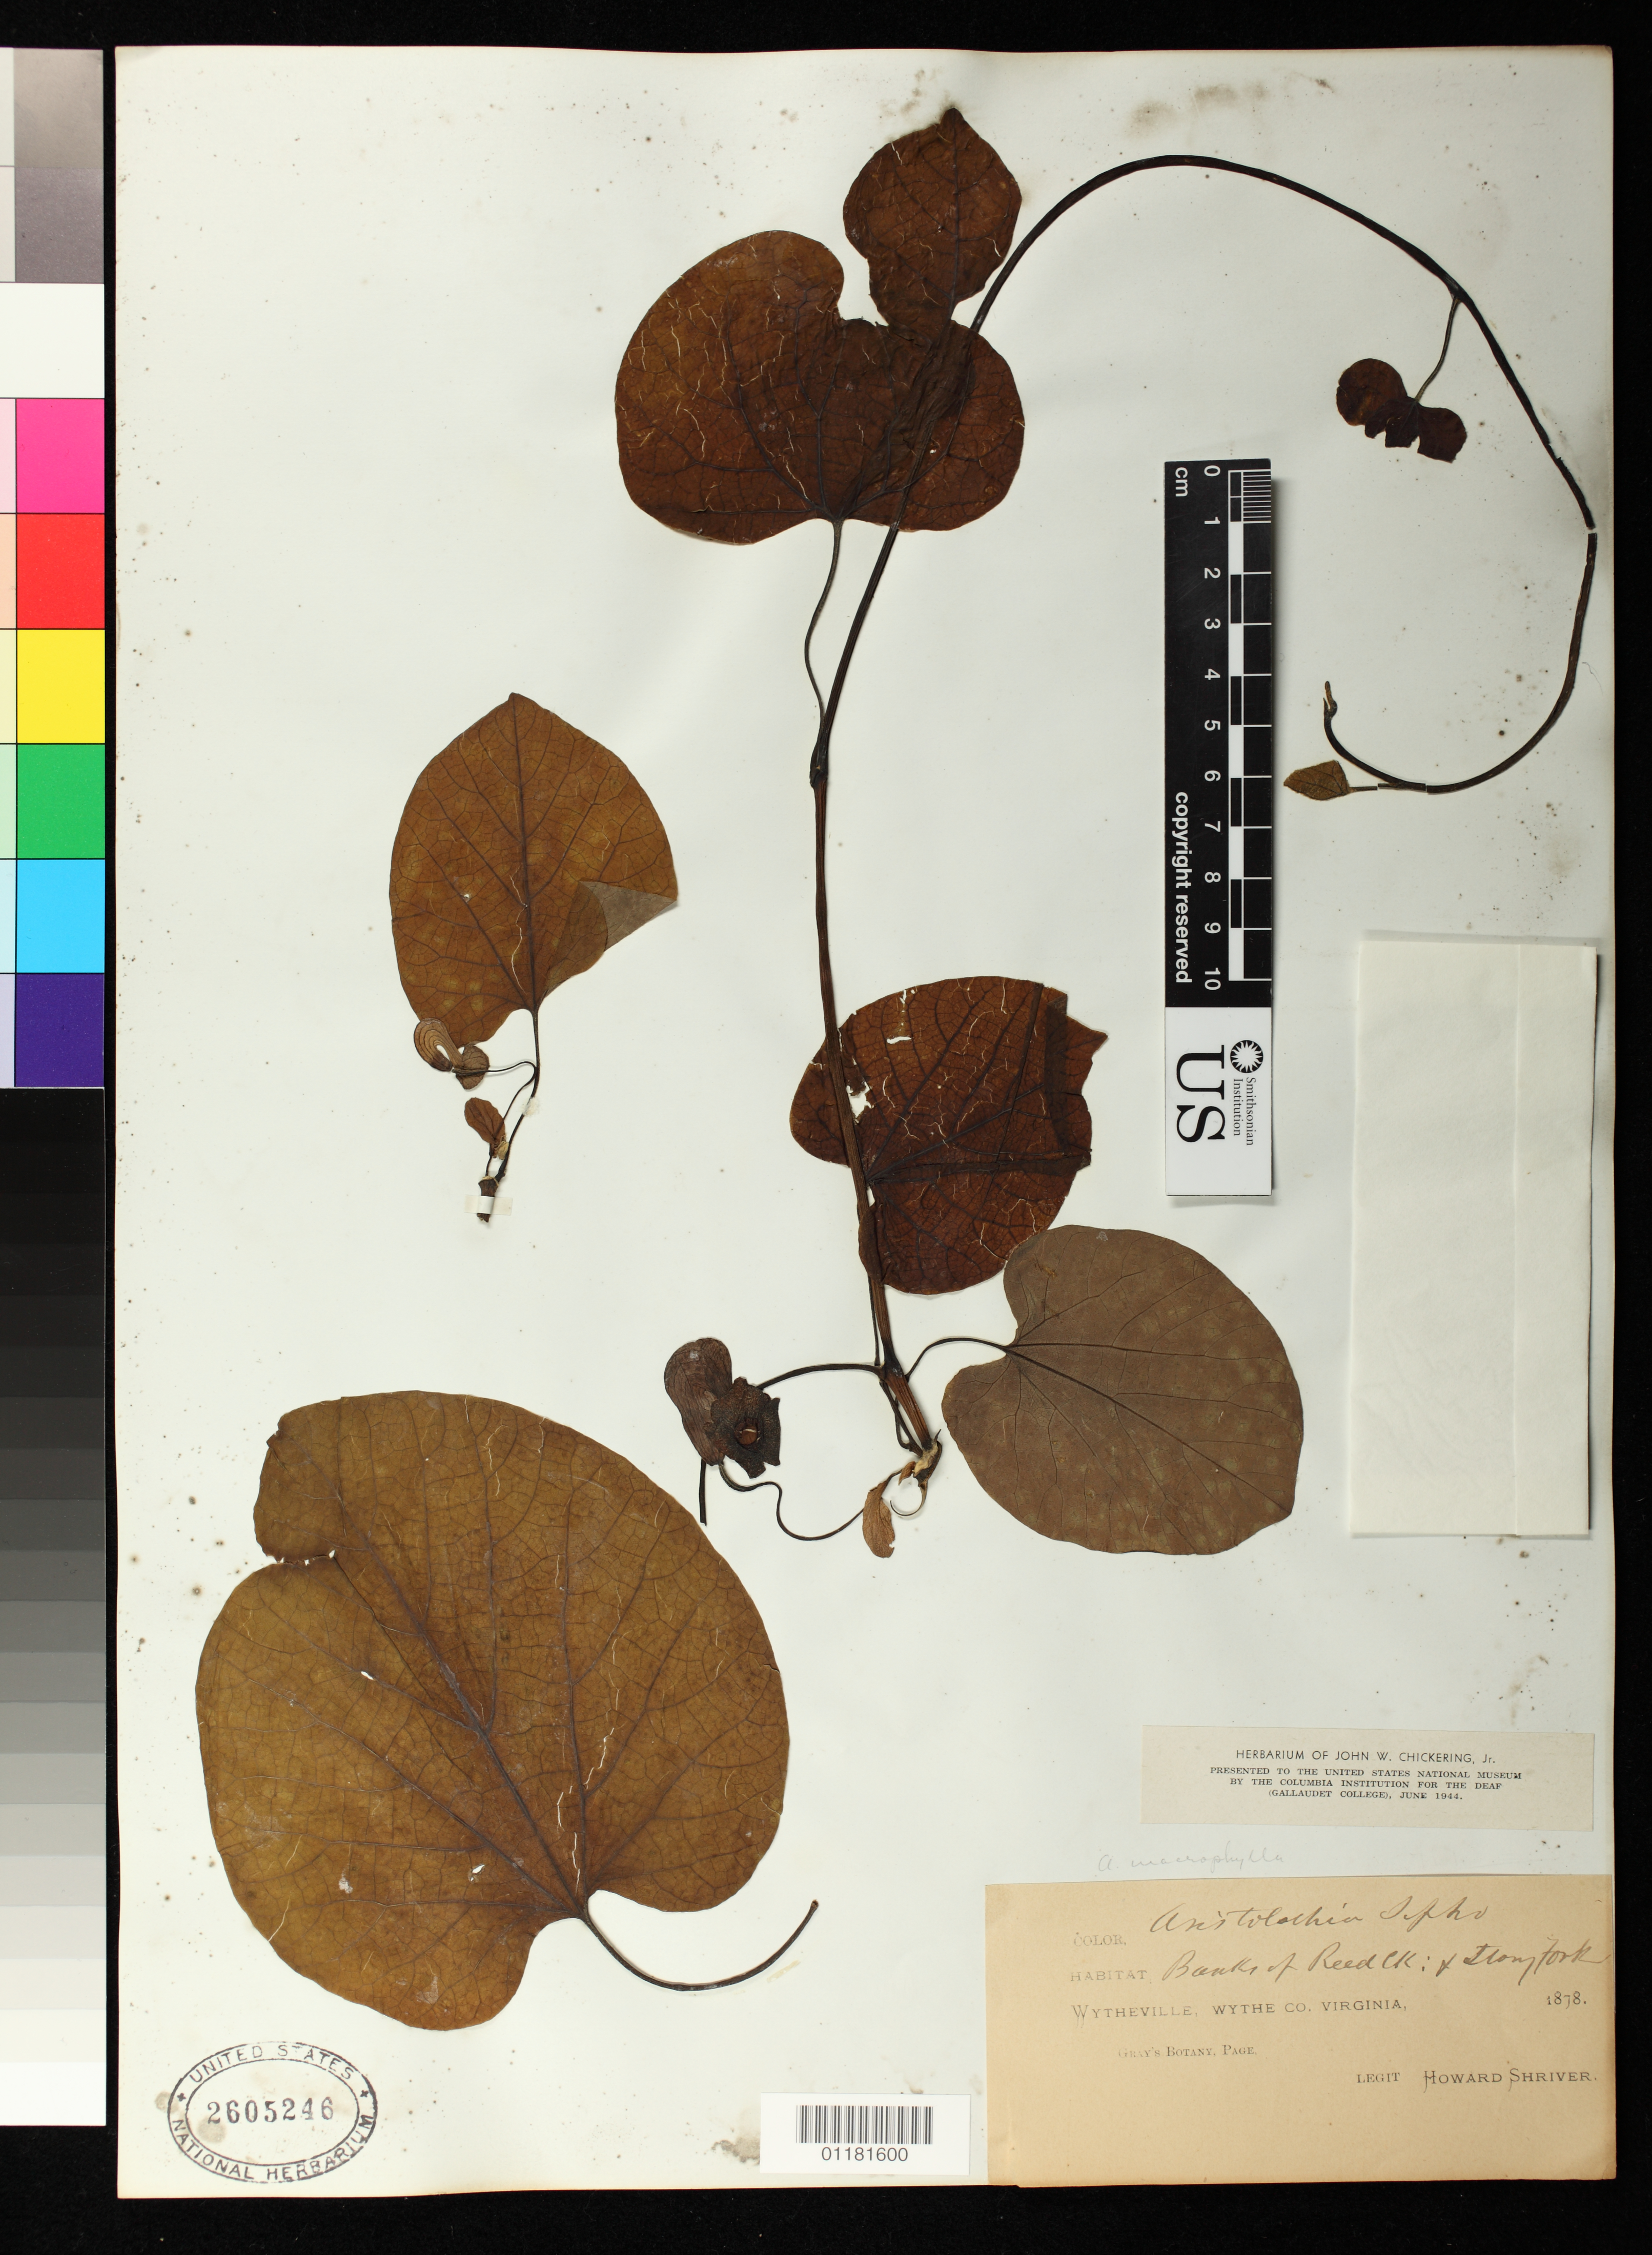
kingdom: Plantae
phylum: Tracheophyta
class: Magnoliopsida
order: Piperales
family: Aristolochiaceae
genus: Aristolochia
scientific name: Aristolochia macrophylla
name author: Lam.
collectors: H. Shriver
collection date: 1878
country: United States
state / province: Virginia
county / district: Wythe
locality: Banks of Reed Creek; and Stony Fork, Wytheville, Wythe County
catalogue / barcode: US 2605246